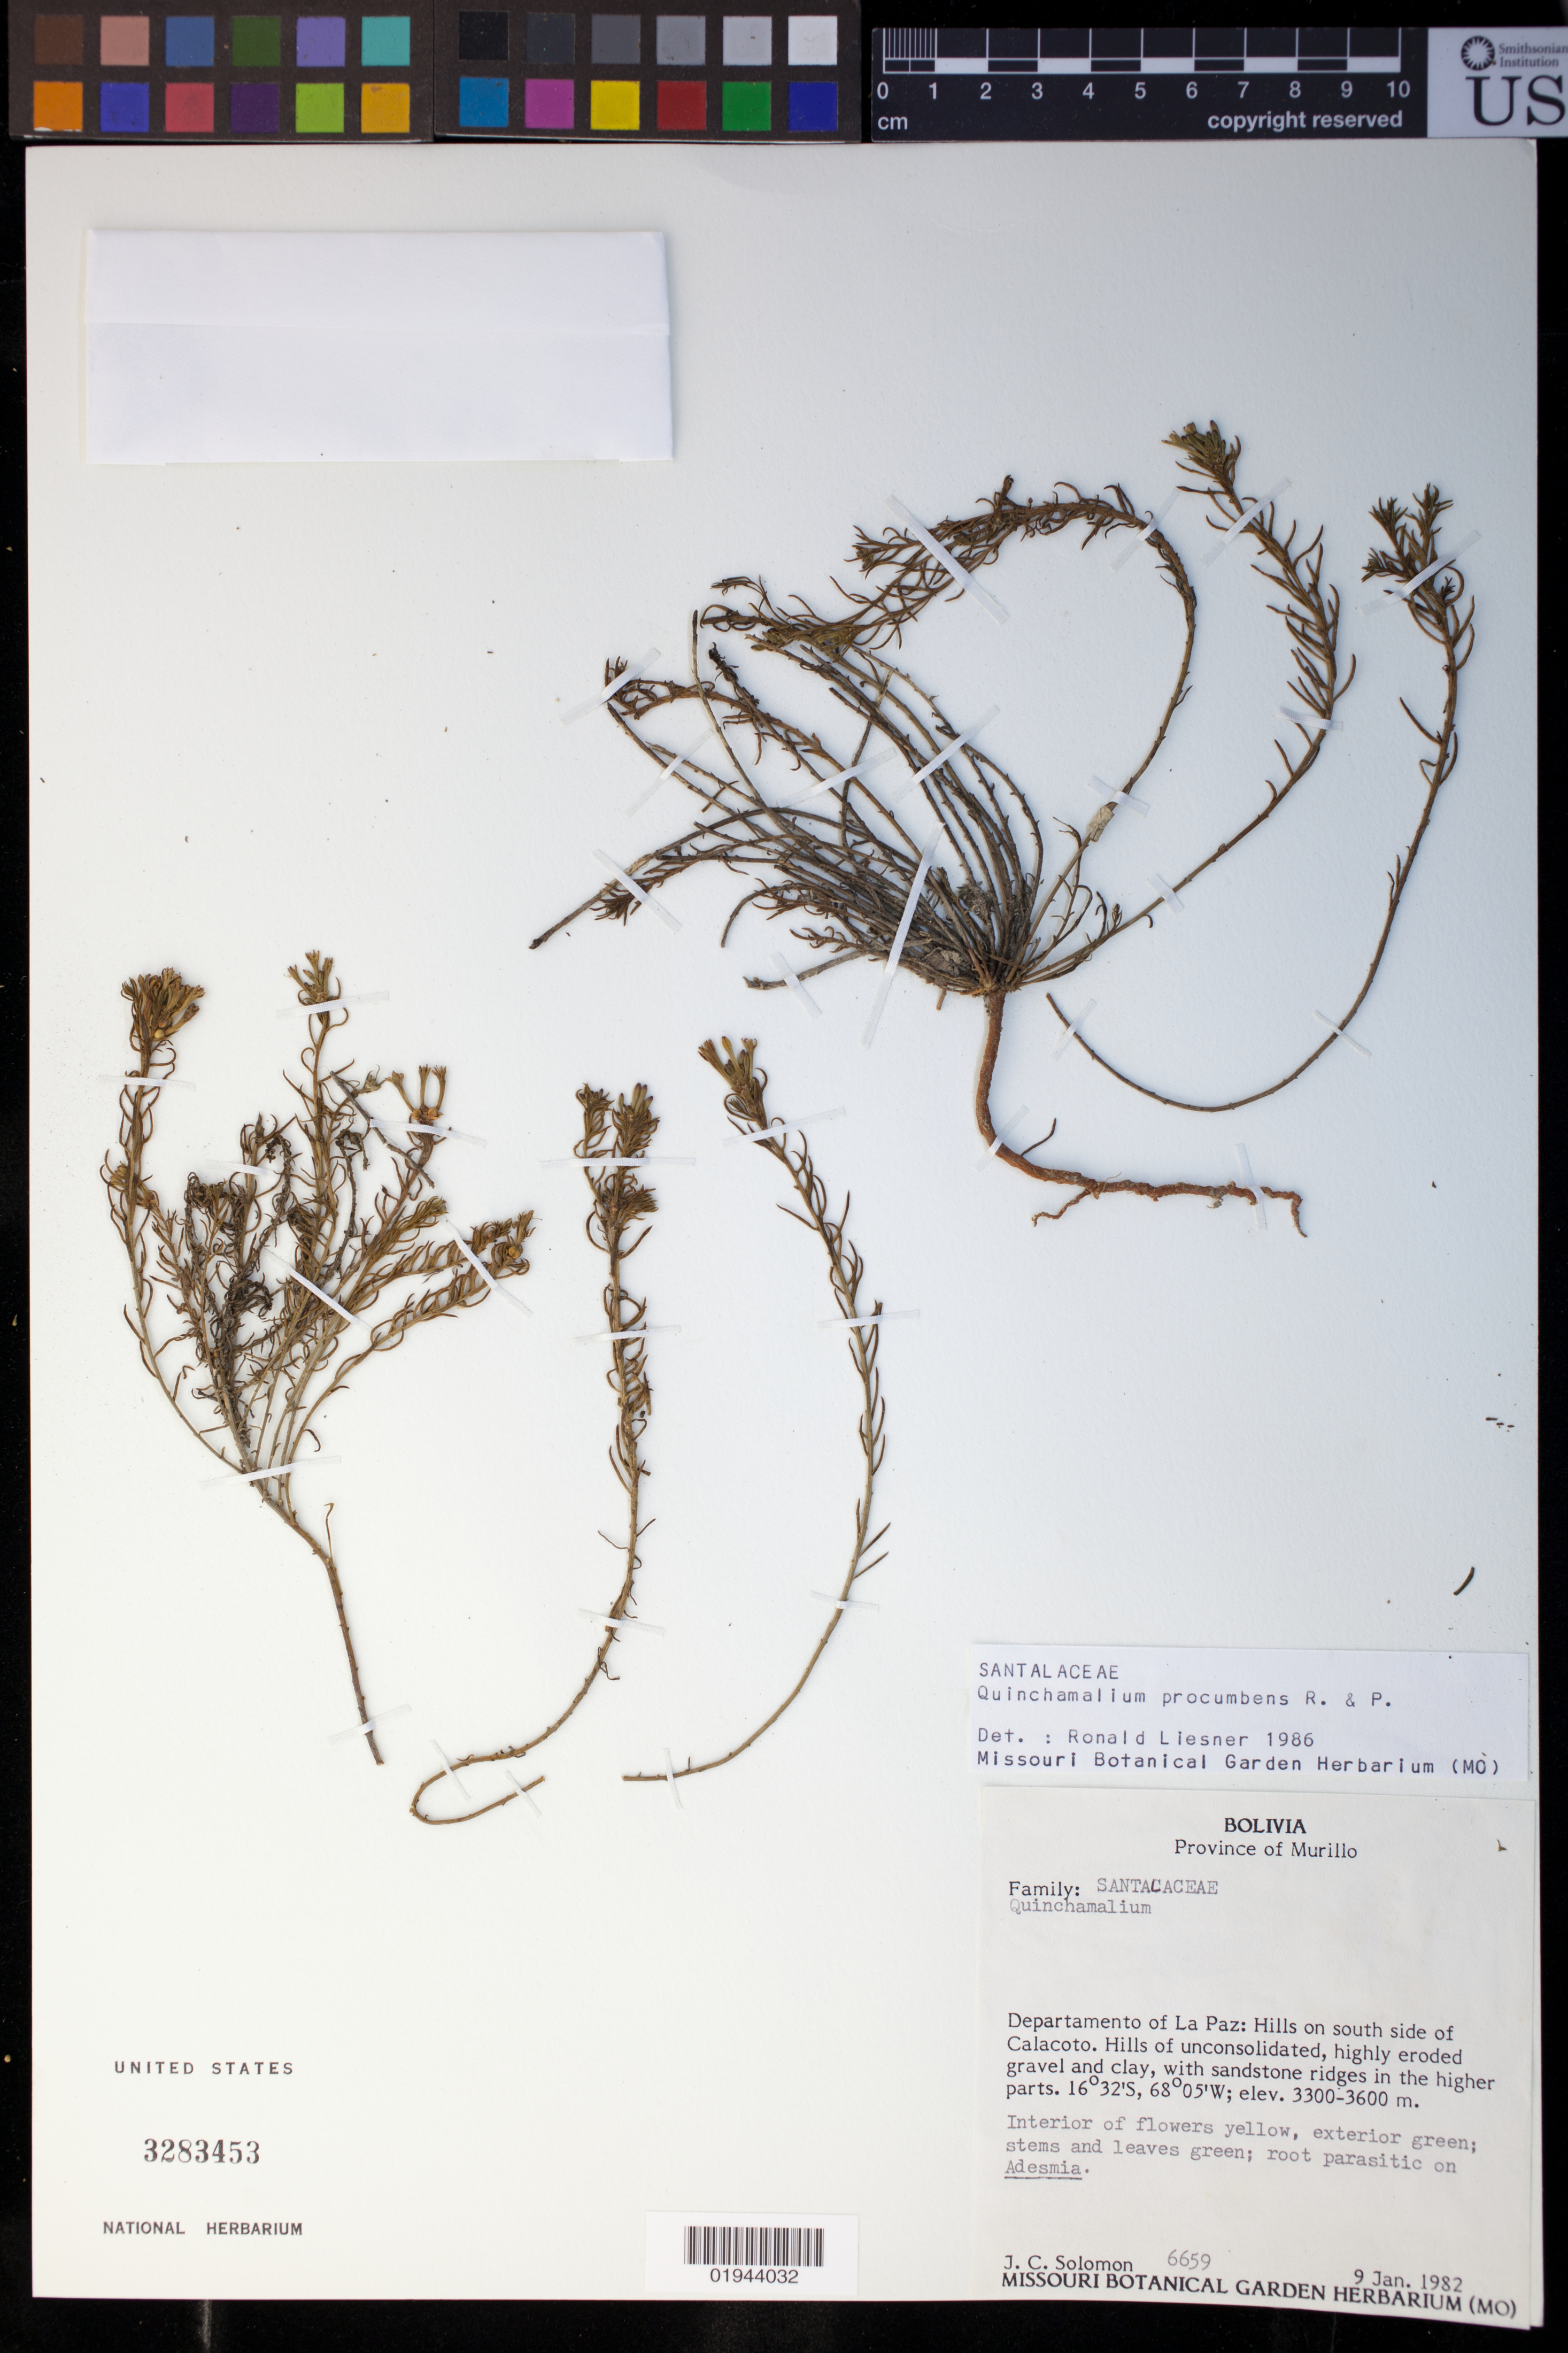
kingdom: Plantae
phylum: Tracheophyta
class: Magnoliopsida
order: Santalales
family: Schoepfiaceae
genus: Quinchamalium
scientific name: Quinchamalium procumbens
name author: Ruiz & Pav.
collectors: J. C. Solomon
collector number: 6659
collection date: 1982-01-09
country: Bolivia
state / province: La Paz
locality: Province of Murillo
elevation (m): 3300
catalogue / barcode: US 3283453